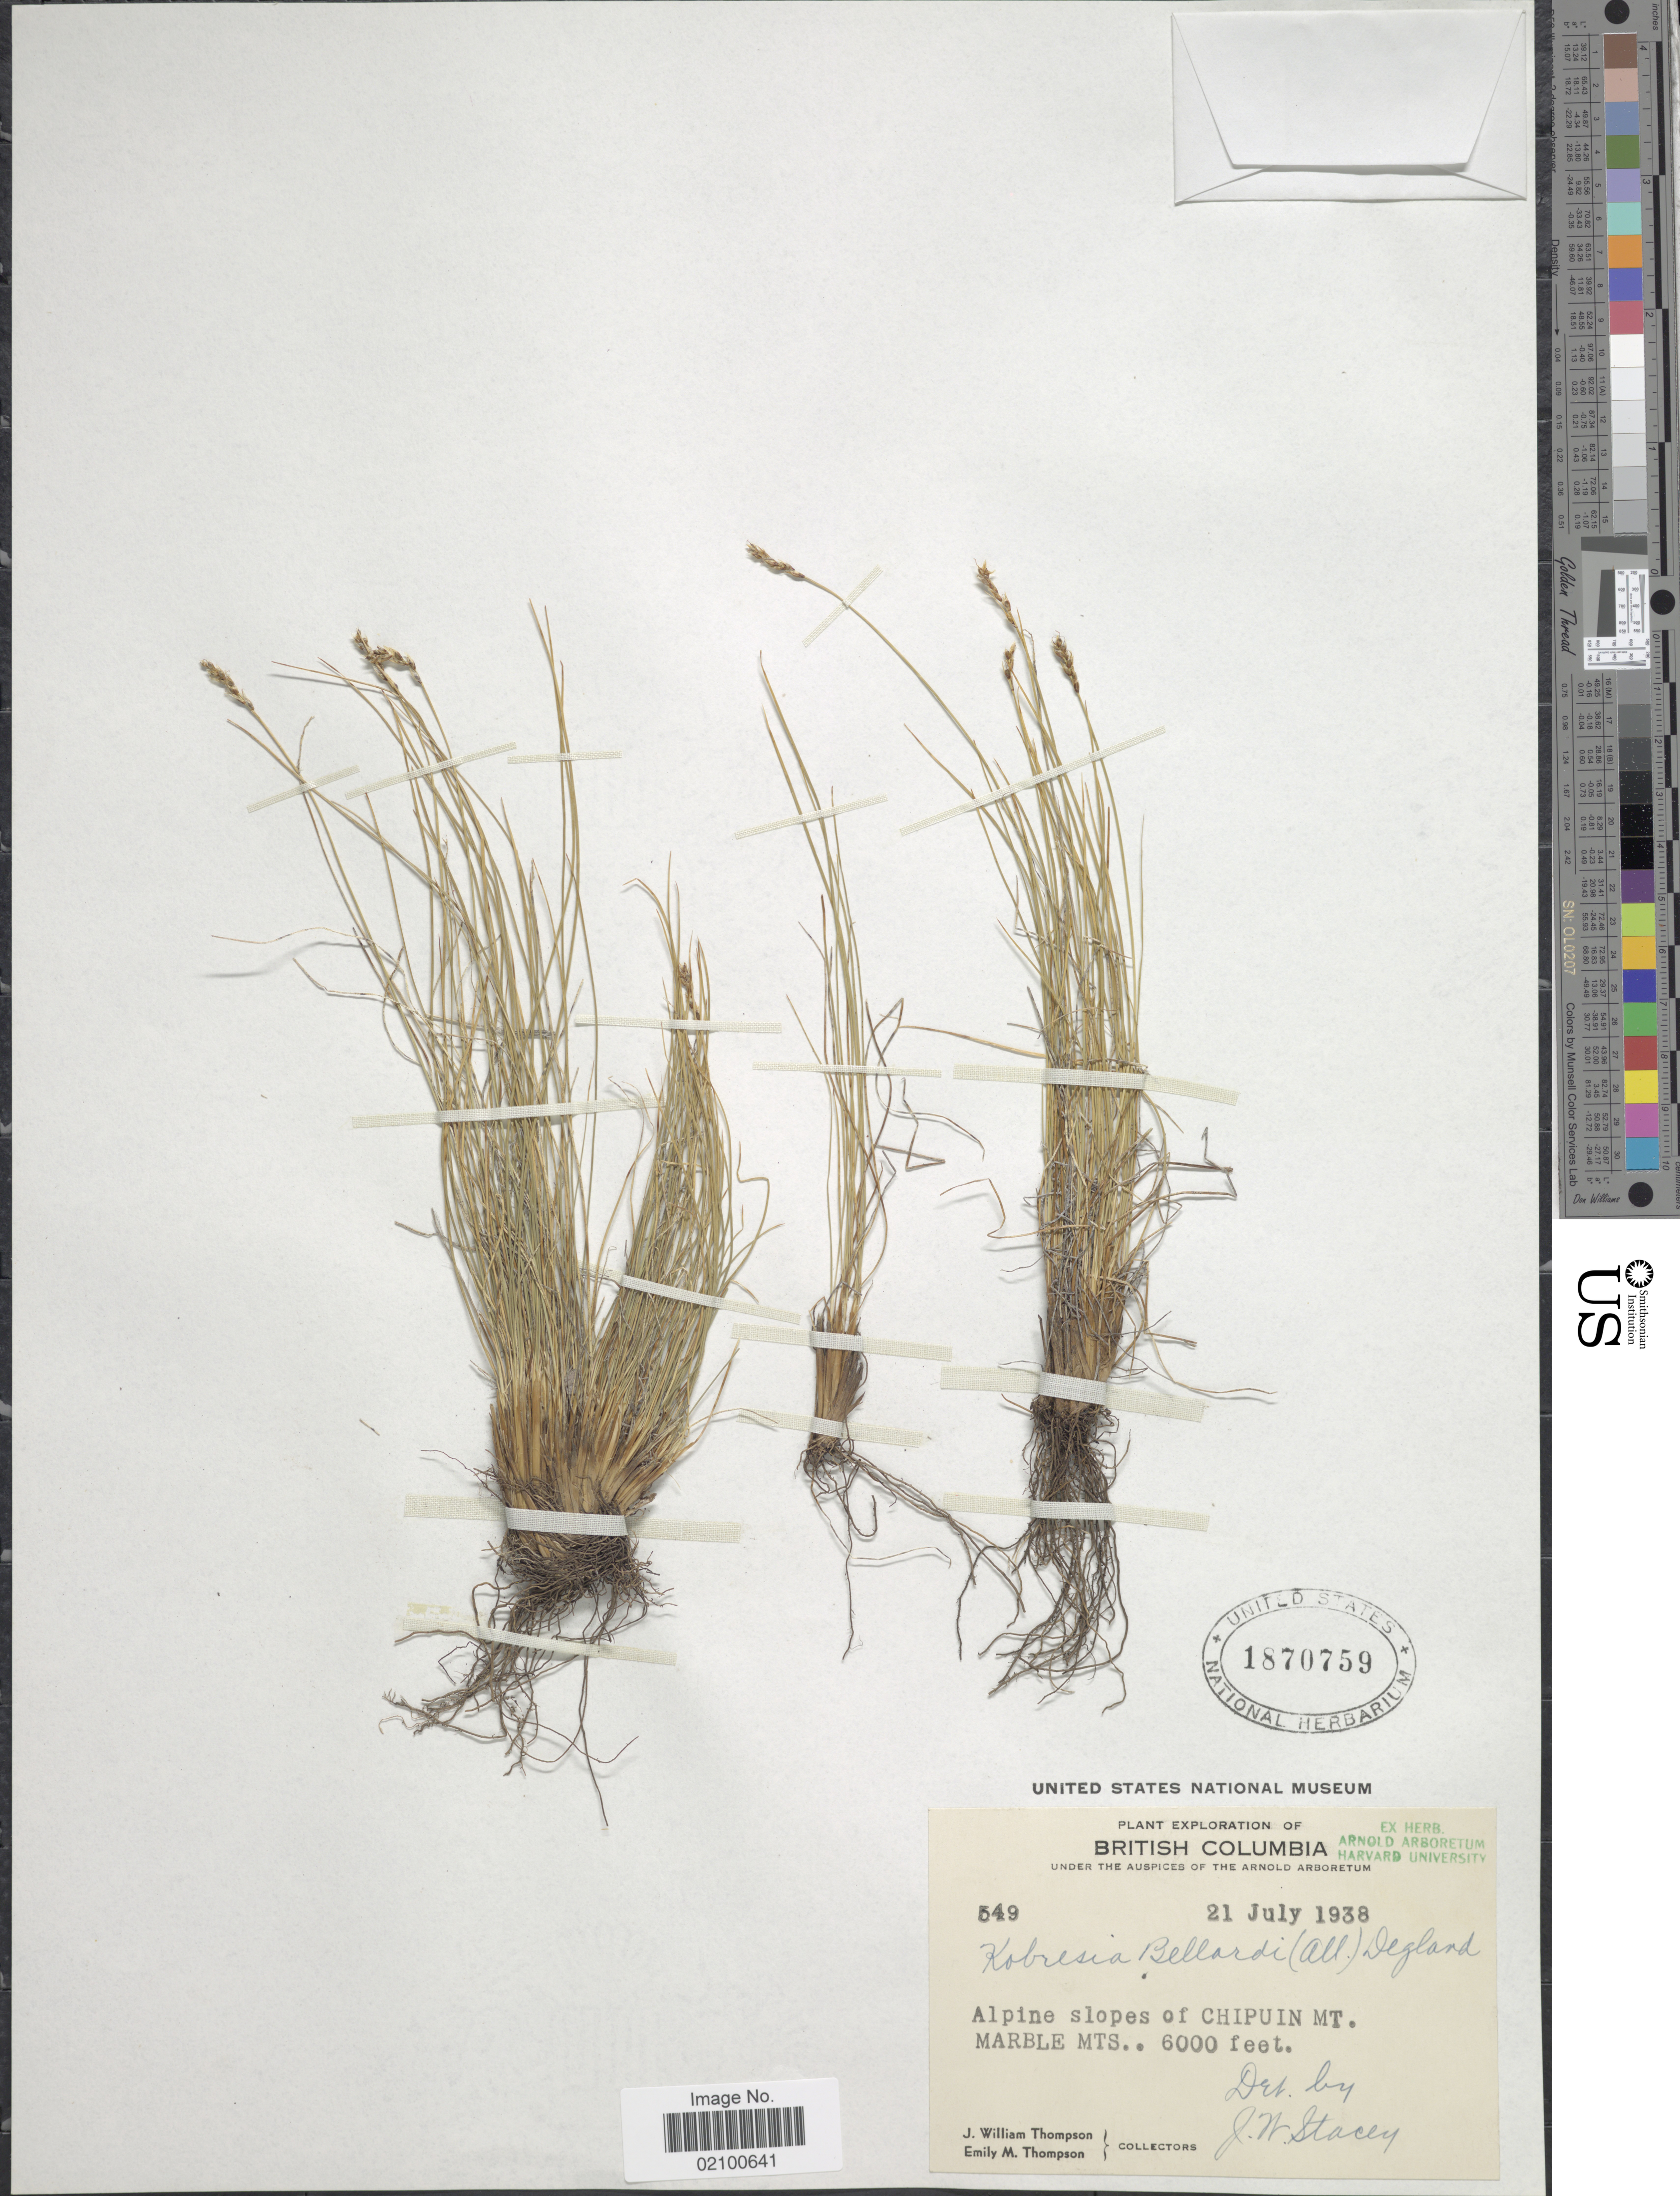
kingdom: Plantae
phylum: Tracheophyta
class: Liliopsida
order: Poales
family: Cyperaceae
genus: Carex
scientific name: Carex myosuroides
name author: Vill.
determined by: Strong, M. T., (US), Smithsonian Institution - National Museum of Natural History (UNITED STATES)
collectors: J. W. Thompson & E. M. Thompson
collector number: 549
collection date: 1938-07-21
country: Canada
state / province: British Columbia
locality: Alpine slopes of Chipuin Mt, Marble Mts.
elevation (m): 1829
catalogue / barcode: US 1870759